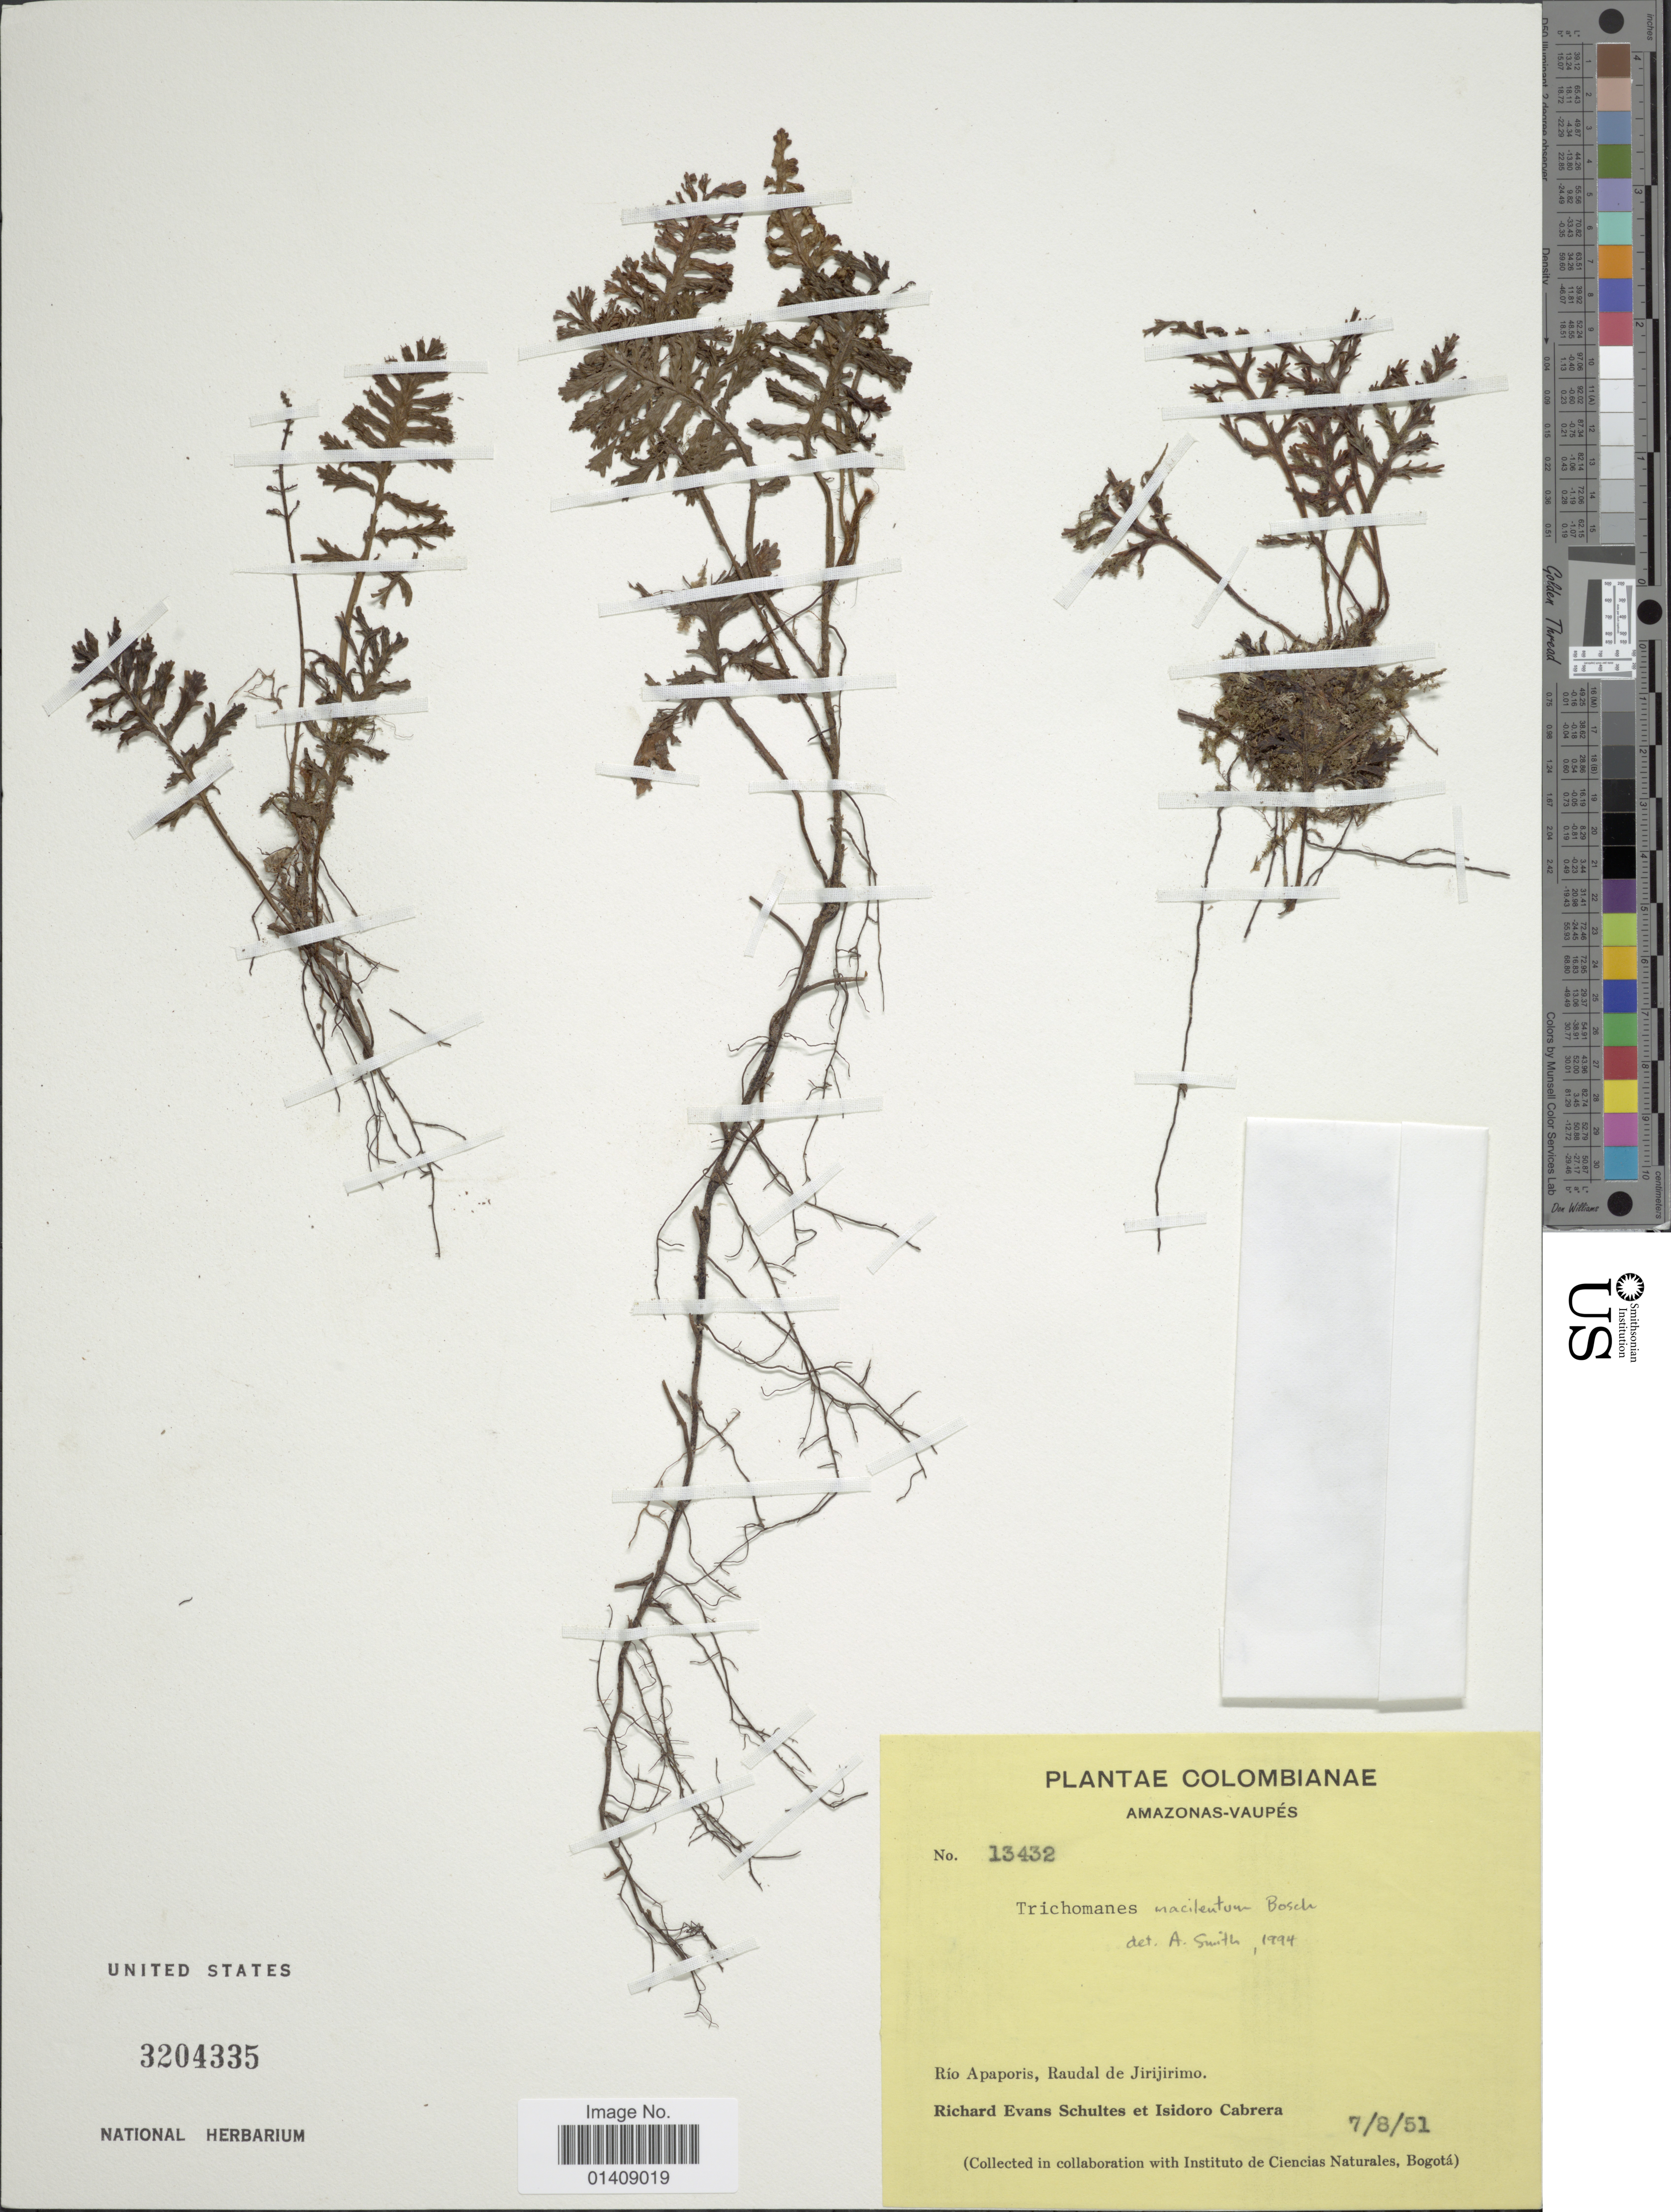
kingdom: Plantae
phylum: Tracheophyta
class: Polypodiopsida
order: Hymenophyllales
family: Hymenophyllaceae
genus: Trichomanes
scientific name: Trichomanes macilentum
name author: Bosch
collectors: R. E. Schultes & I. Cabrera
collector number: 13432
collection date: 1951-08-07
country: Colombia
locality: Amazonas - Vaupés. Rio Apaporis, Raudal de Jirijirimo.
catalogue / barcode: US 3204335